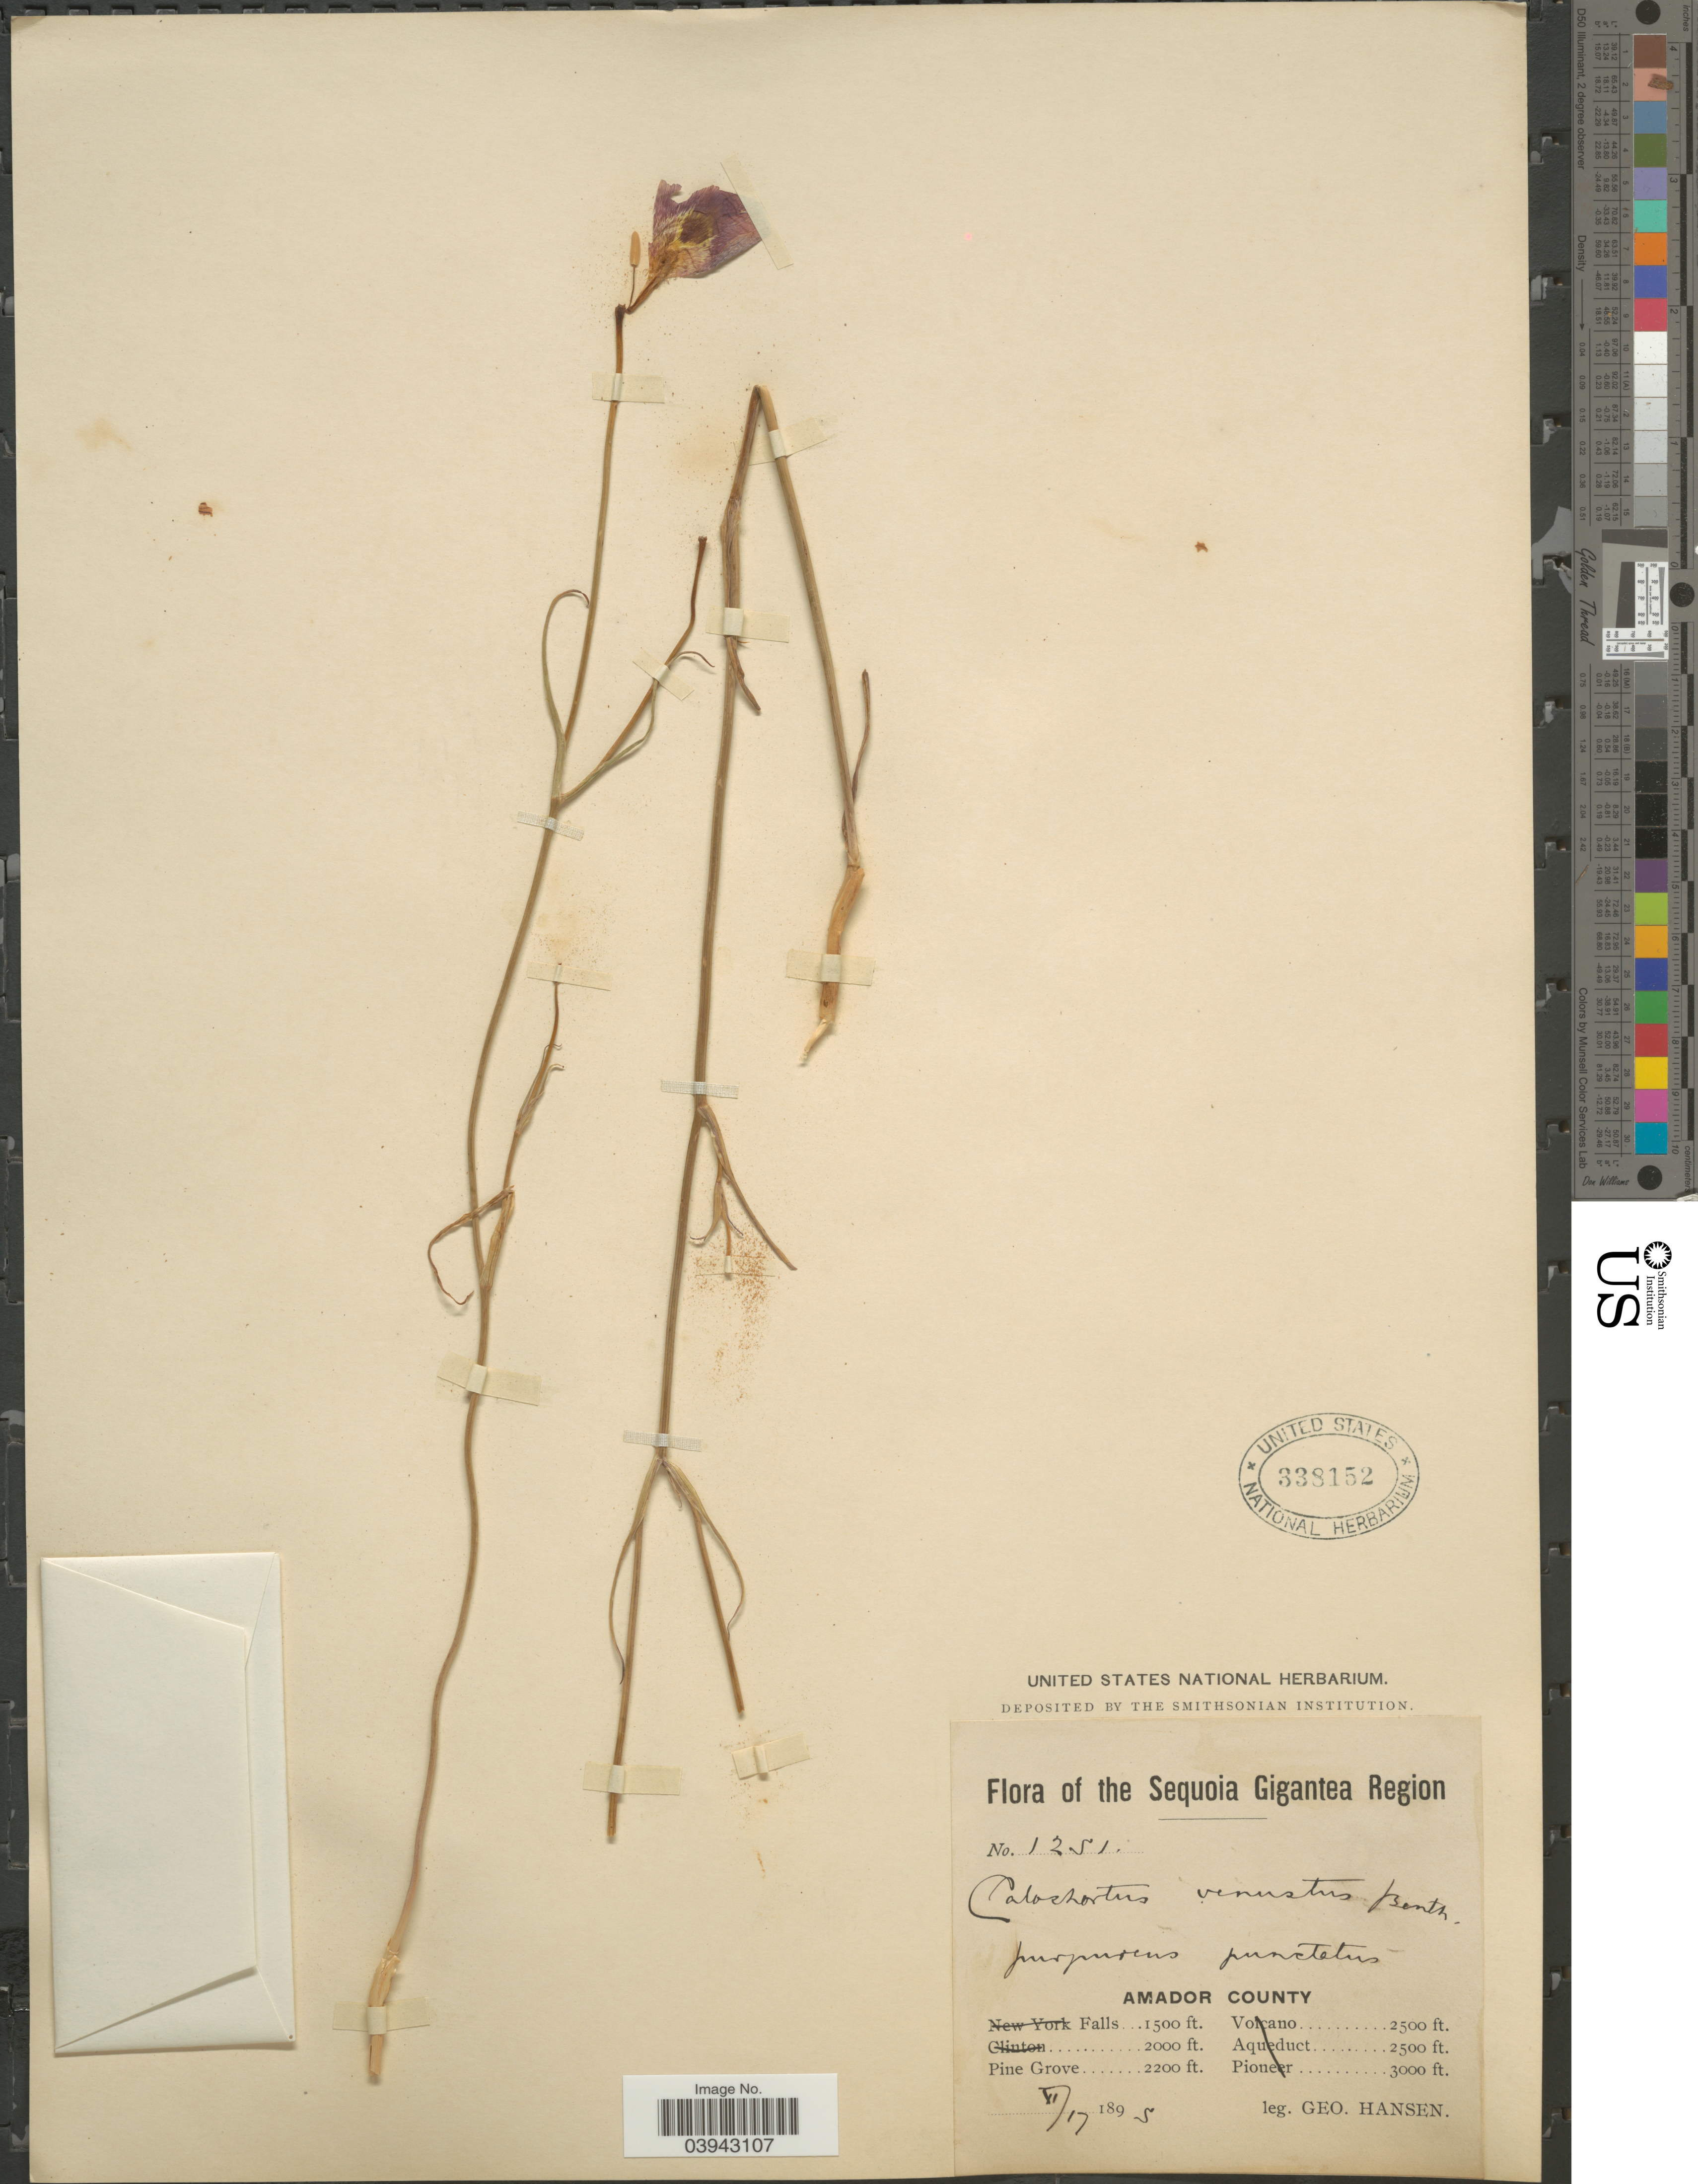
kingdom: Plantae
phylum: Tracheophyta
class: Liliopsida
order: Liliales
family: Liliaceae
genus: Calochortus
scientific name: Calochortus venustus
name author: Douglas ex Benth.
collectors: G. Hansen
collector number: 1251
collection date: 1895-06-17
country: United States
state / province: California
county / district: Amador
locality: Sequoia Gigantea Region. Amador County. Pine Grove.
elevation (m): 671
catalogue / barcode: US 338152